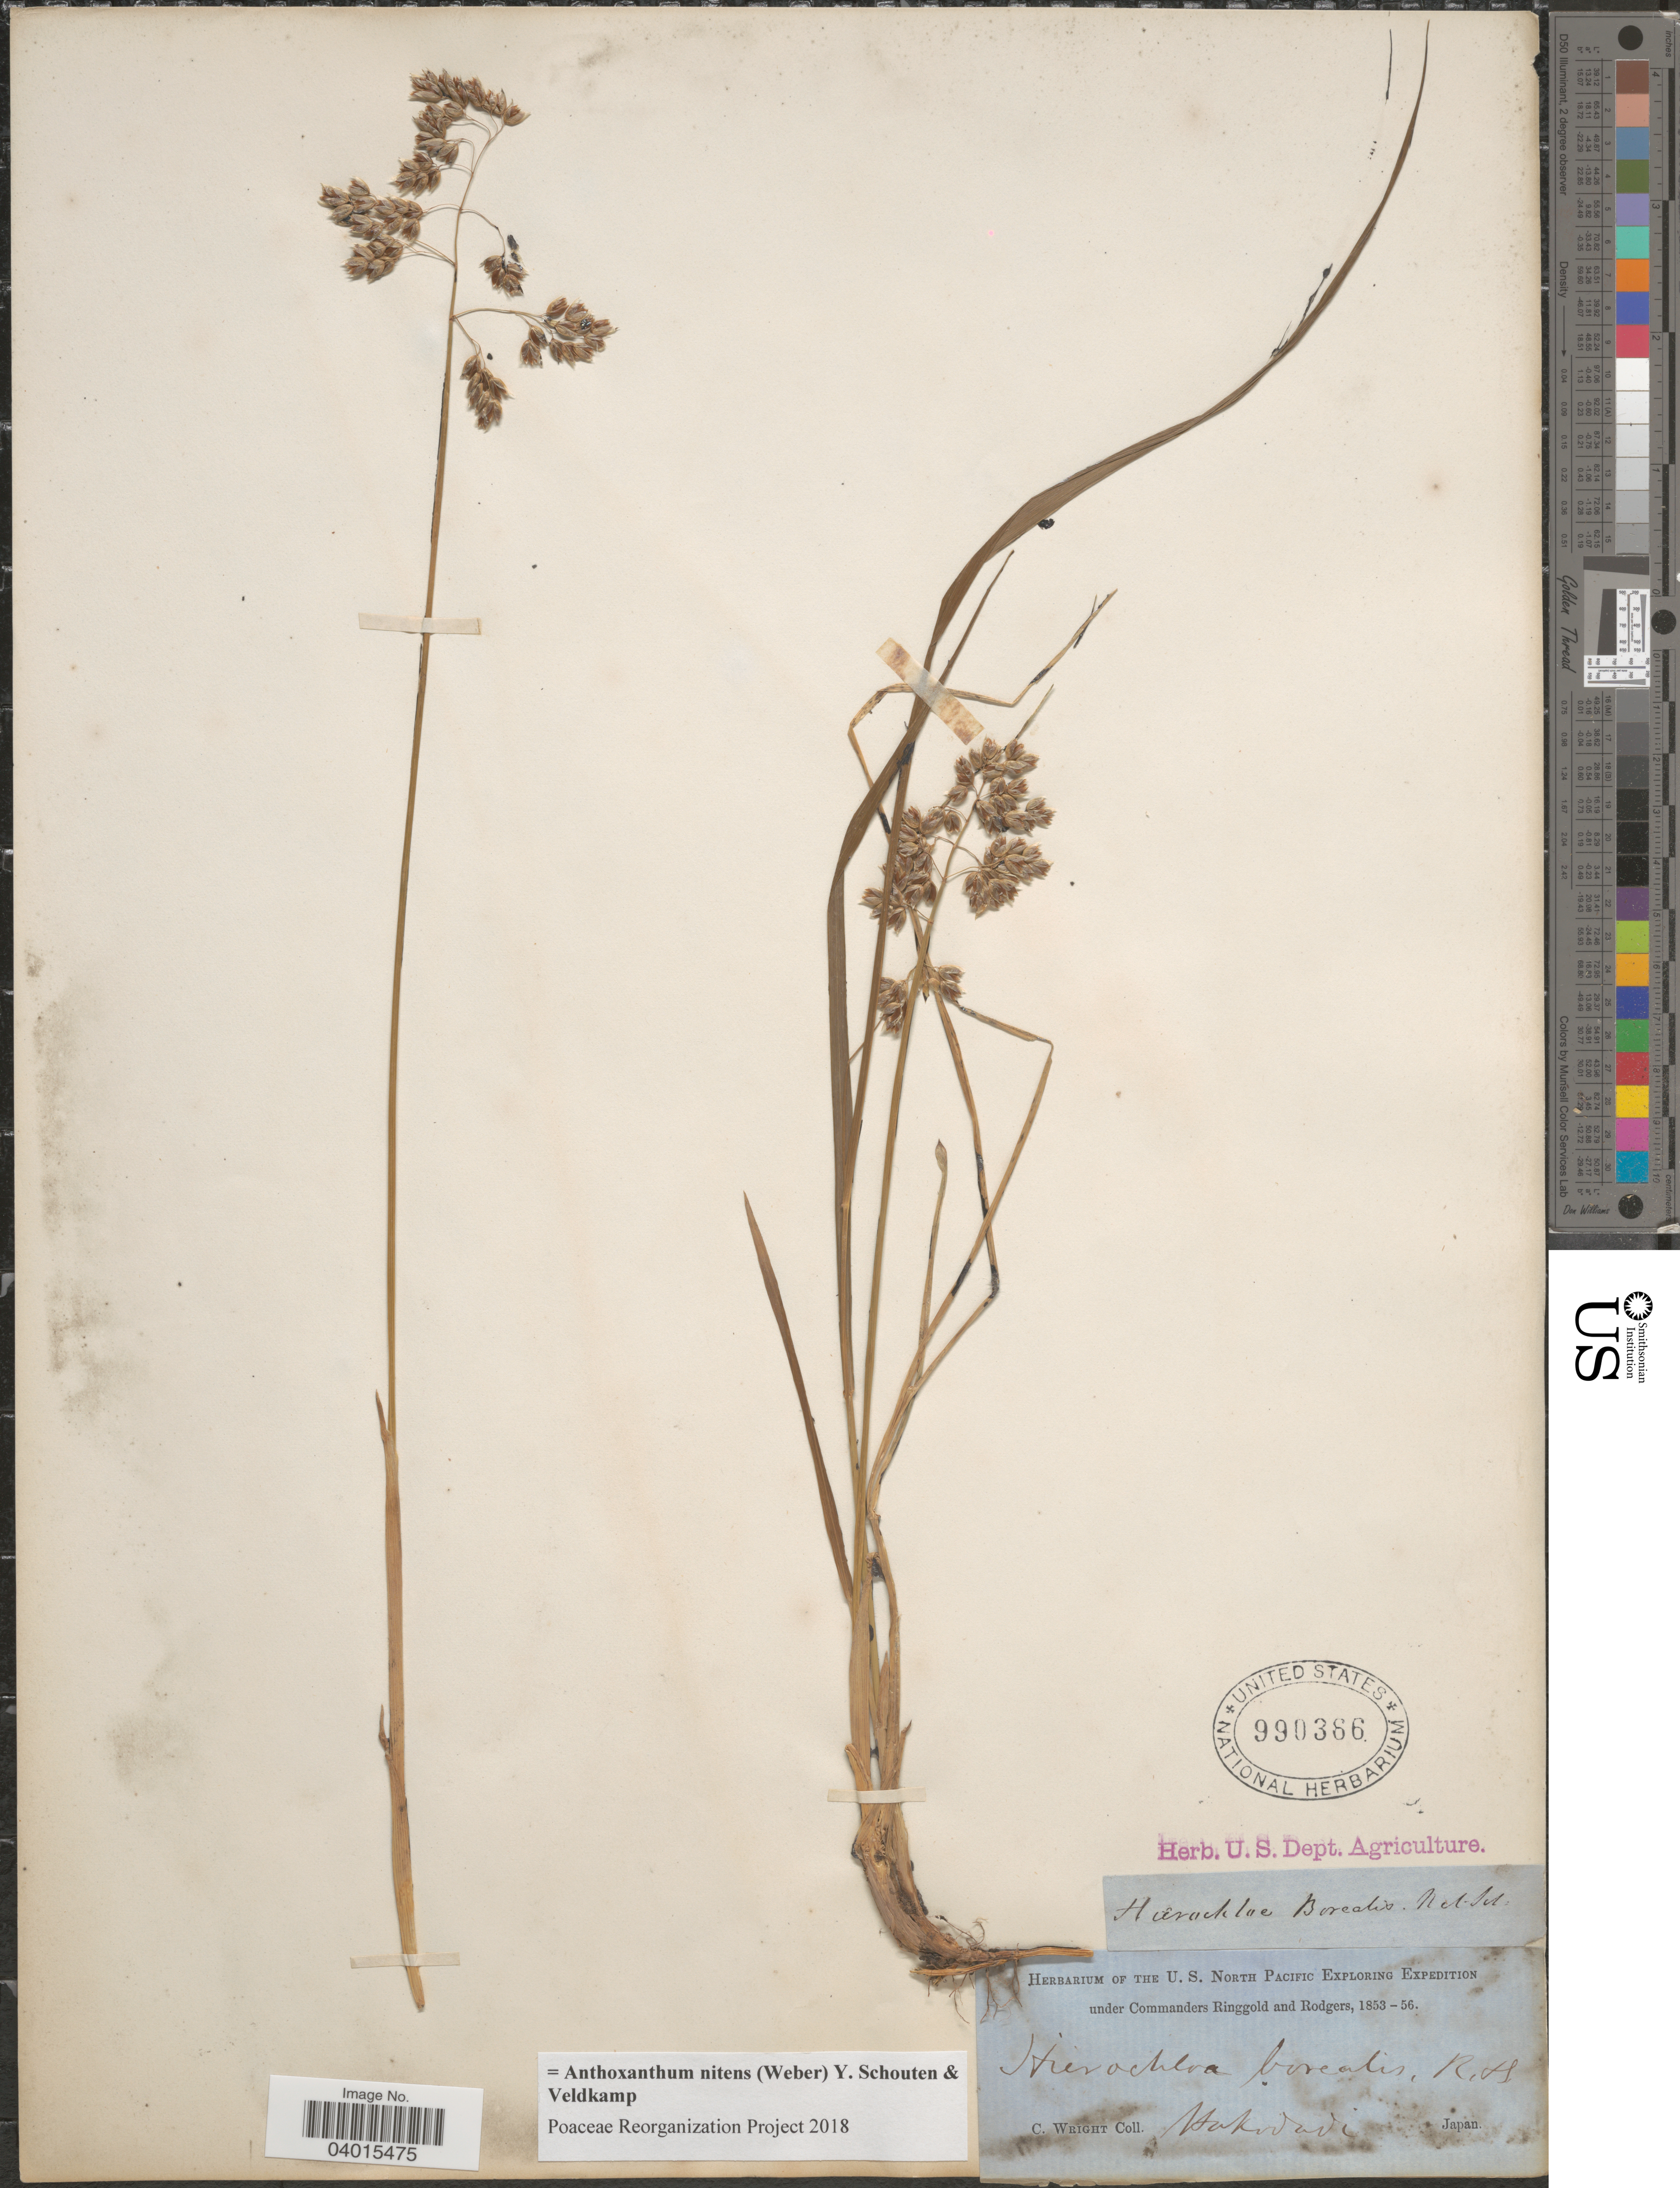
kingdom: Plantae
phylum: Tracheophyta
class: Liliopsida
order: Poales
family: Poaceae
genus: Anthoxanthum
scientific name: Anthoxanthum nitens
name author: (G.H. Weber) R.T.A. Schouten & Veldkamp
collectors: C. Wright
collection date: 1853/1856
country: Japan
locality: Hakodadi.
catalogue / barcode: US 990366